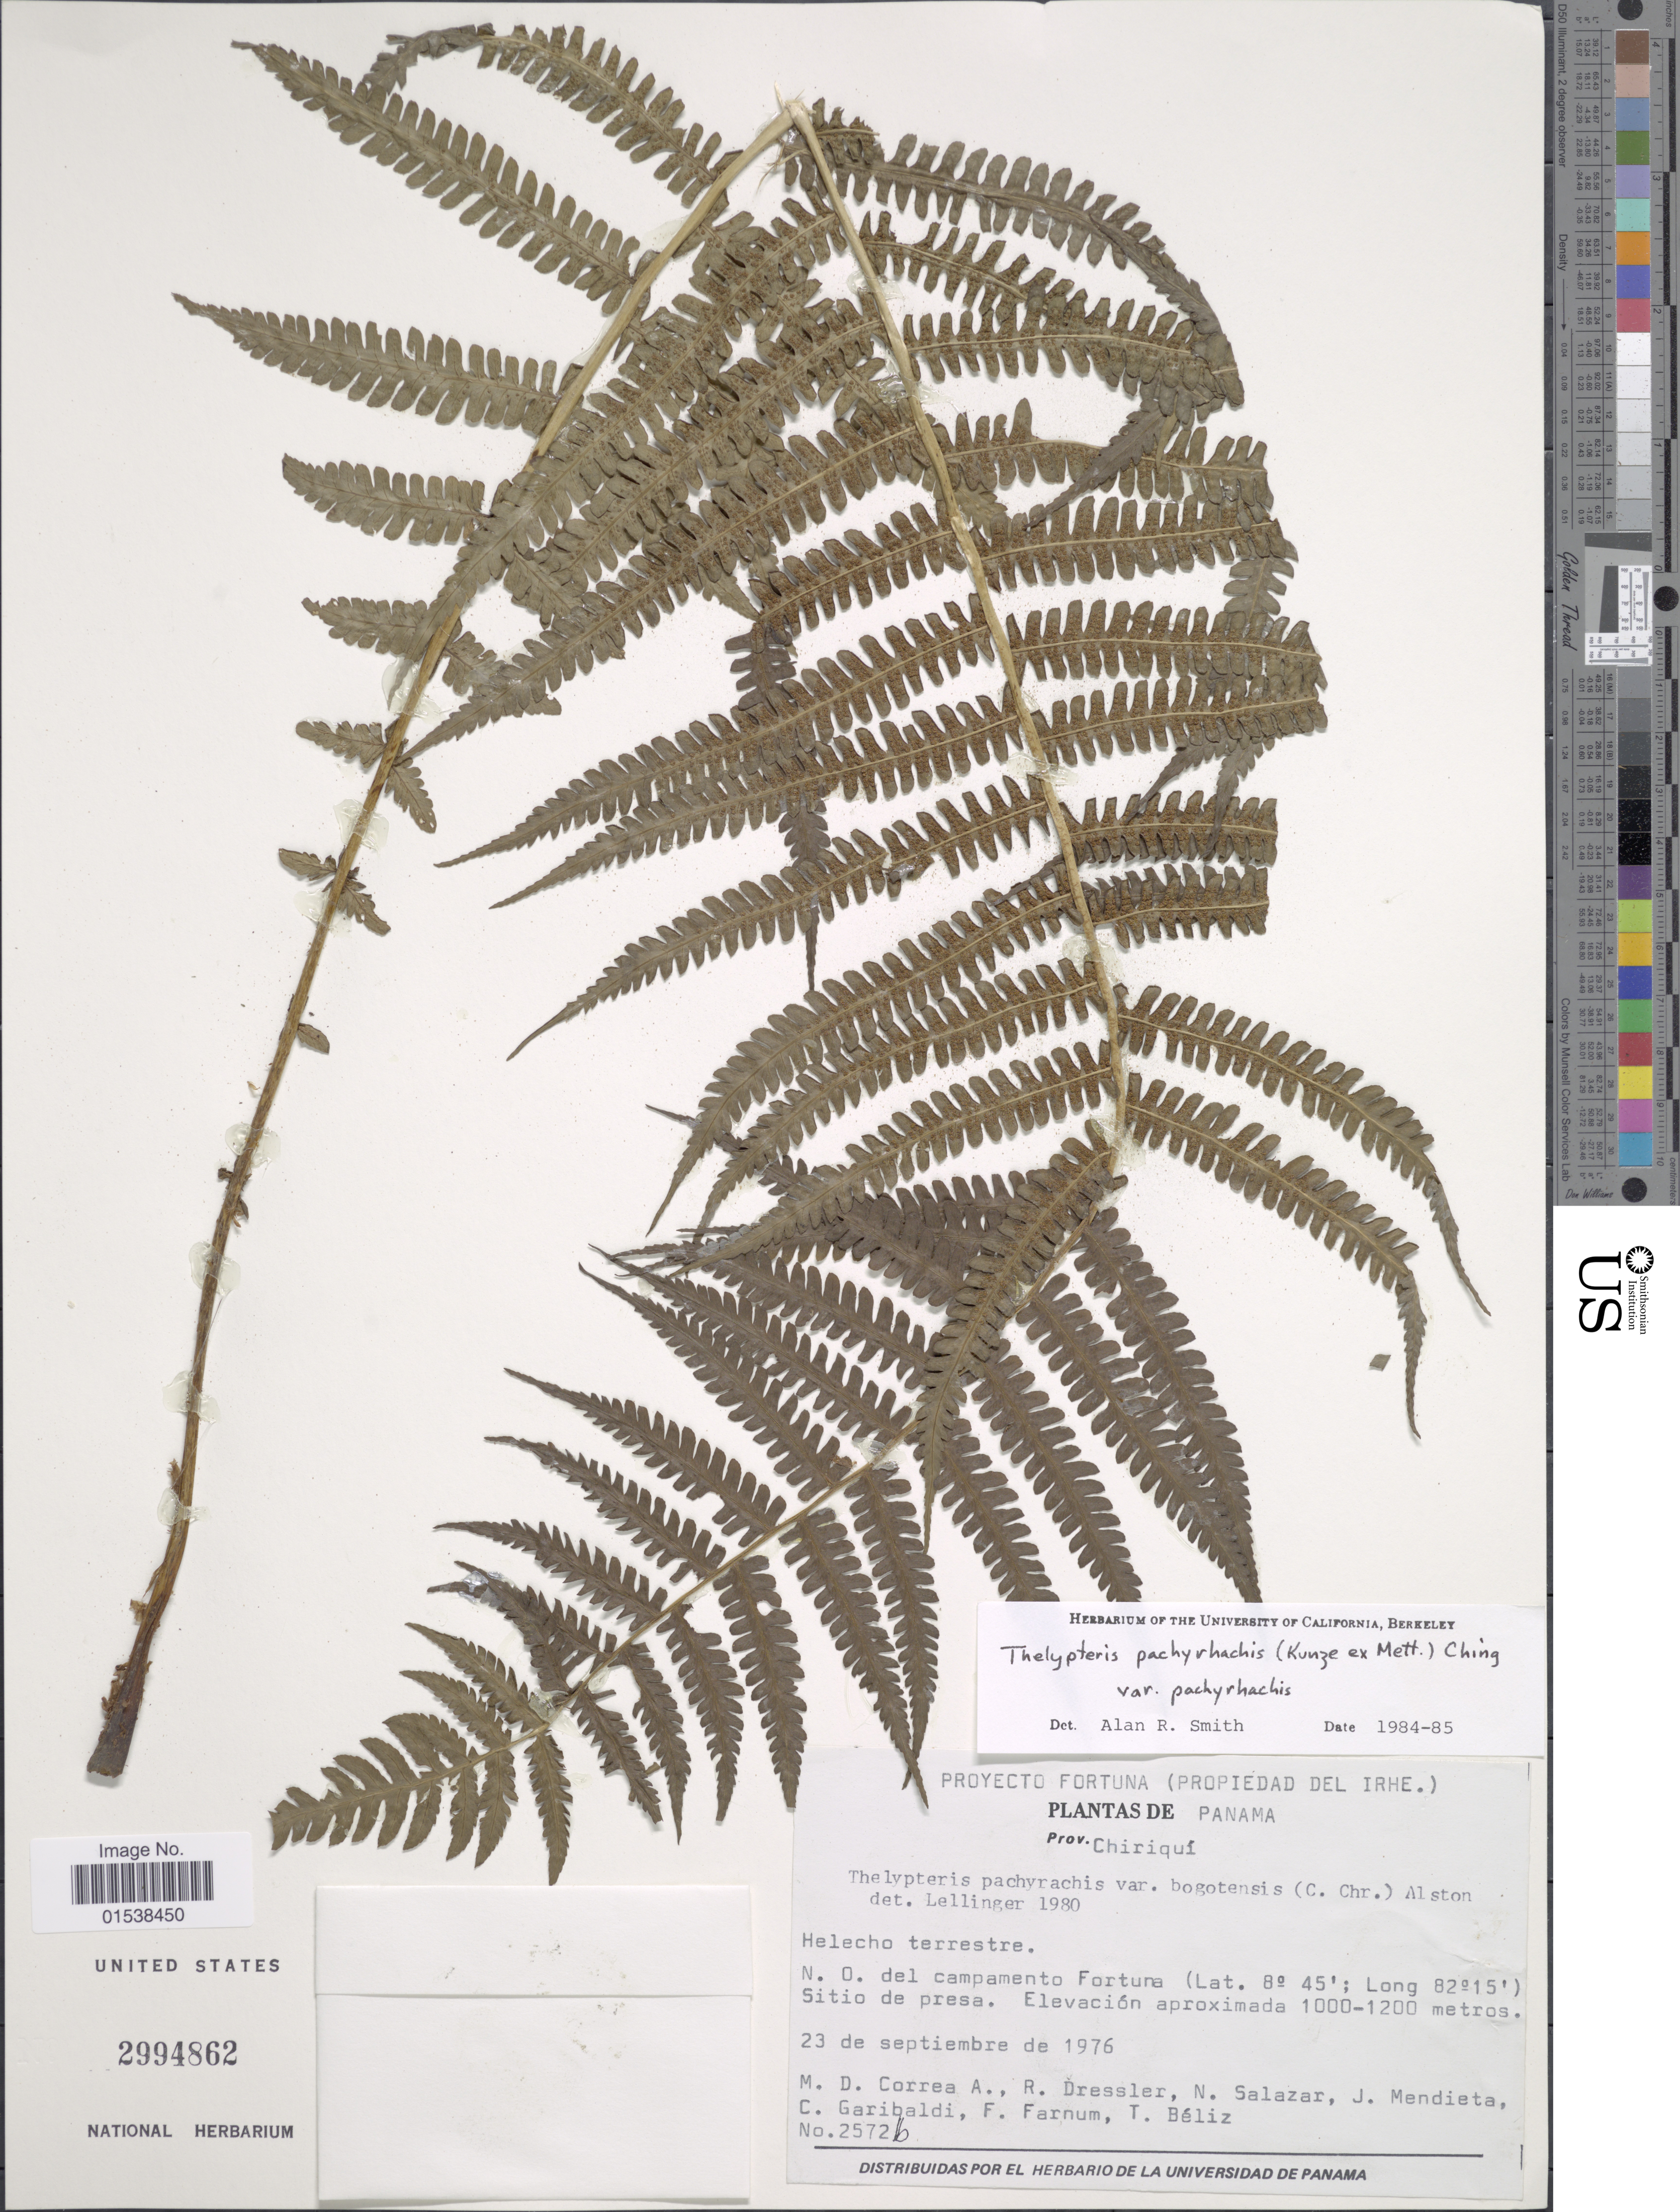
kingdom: Plantae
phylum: Tracheophyta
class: Polypodiopsida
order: Polypodiales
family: Thelypteridaceae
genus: Amauropelta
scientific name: Amauropelta pachyrachis var. pachyrachis (Kunze) comb. nov., ined 2015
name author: (Kunze)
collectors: M. D. Corrêa-A., R. Dressler, N. Salazar, J. Mendieta & et al.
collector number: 25726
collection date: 1976-09-23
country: Panama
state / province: Chiriqui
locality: Prov. Chiriqui, N. O. de campamento Fortuna, Sitio de presa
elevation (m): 1000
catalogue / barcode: US 2994862